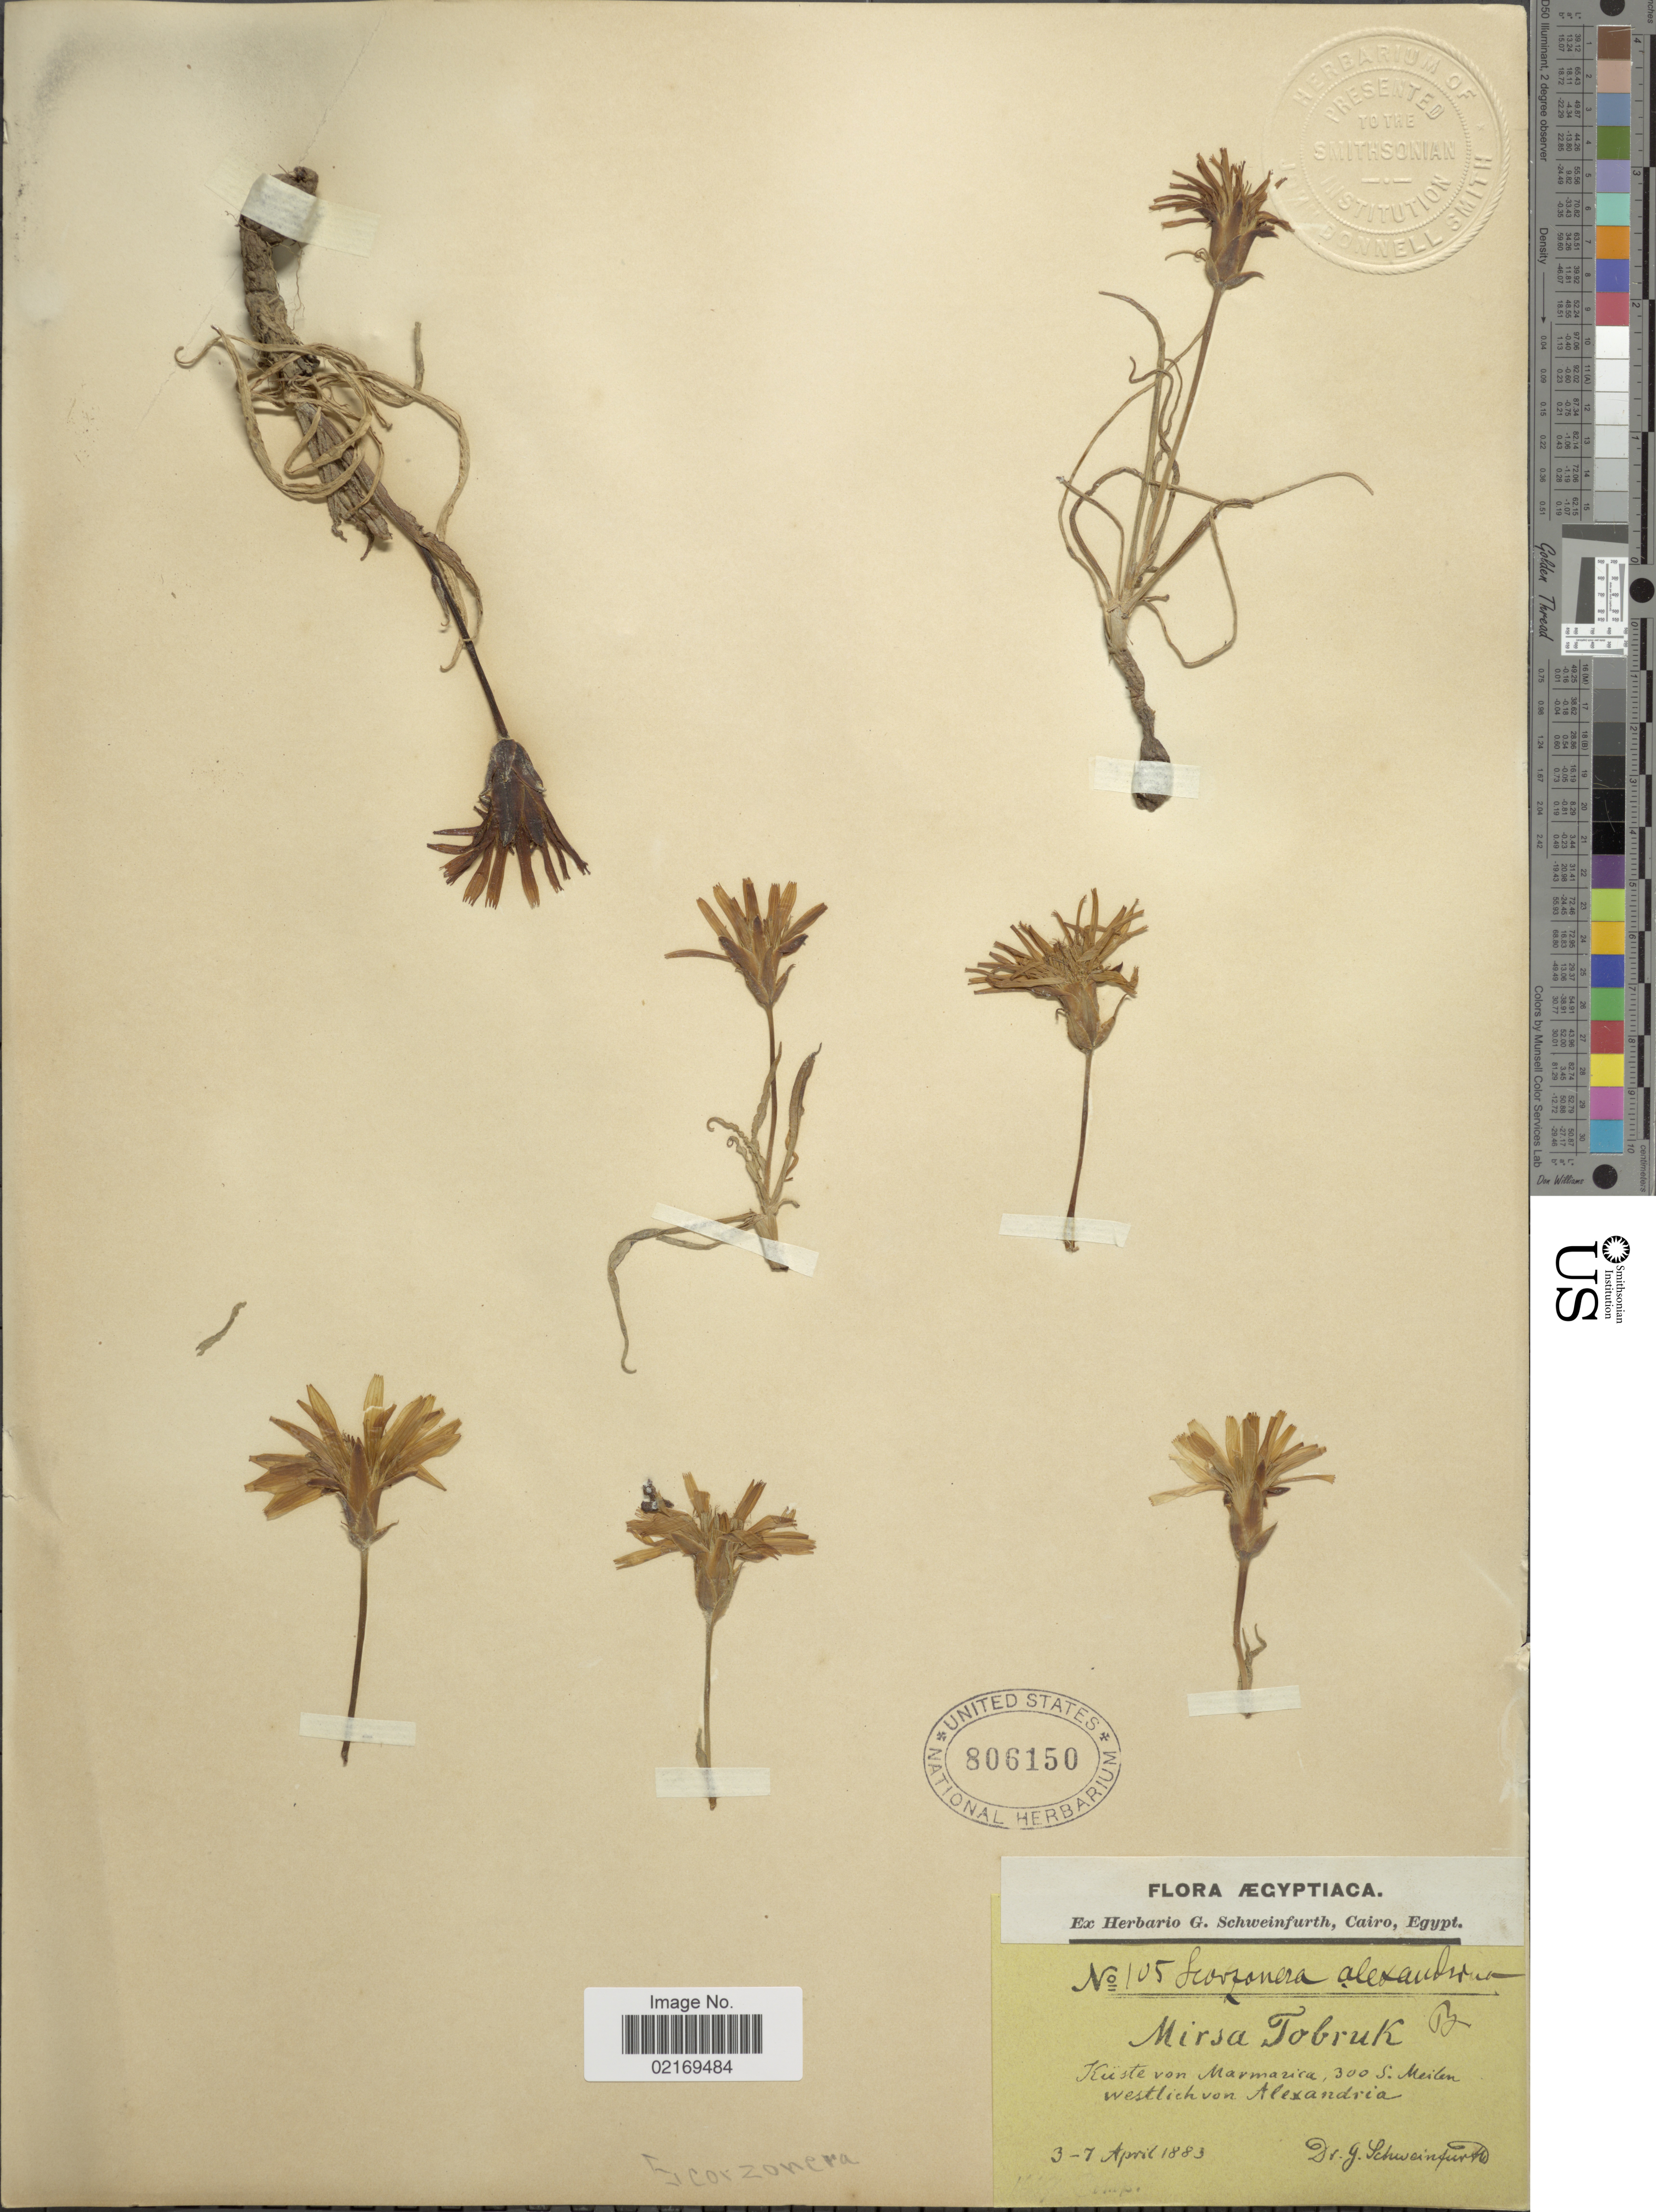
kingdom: Plantae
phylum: Tracheophyta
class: Magnoliopsida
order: Asterales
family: Asteraceae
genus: Scorzonera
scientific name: Scorzonera undulata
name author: Vahl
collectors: G. A. Schweinfurth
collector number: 105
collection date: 1883-04-03/1883-04-07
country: Egypt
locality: Aegyptiaca, Kuste von Marmarica, 300 S. Meilen westlich von Alexandria.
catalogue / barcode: US 806150